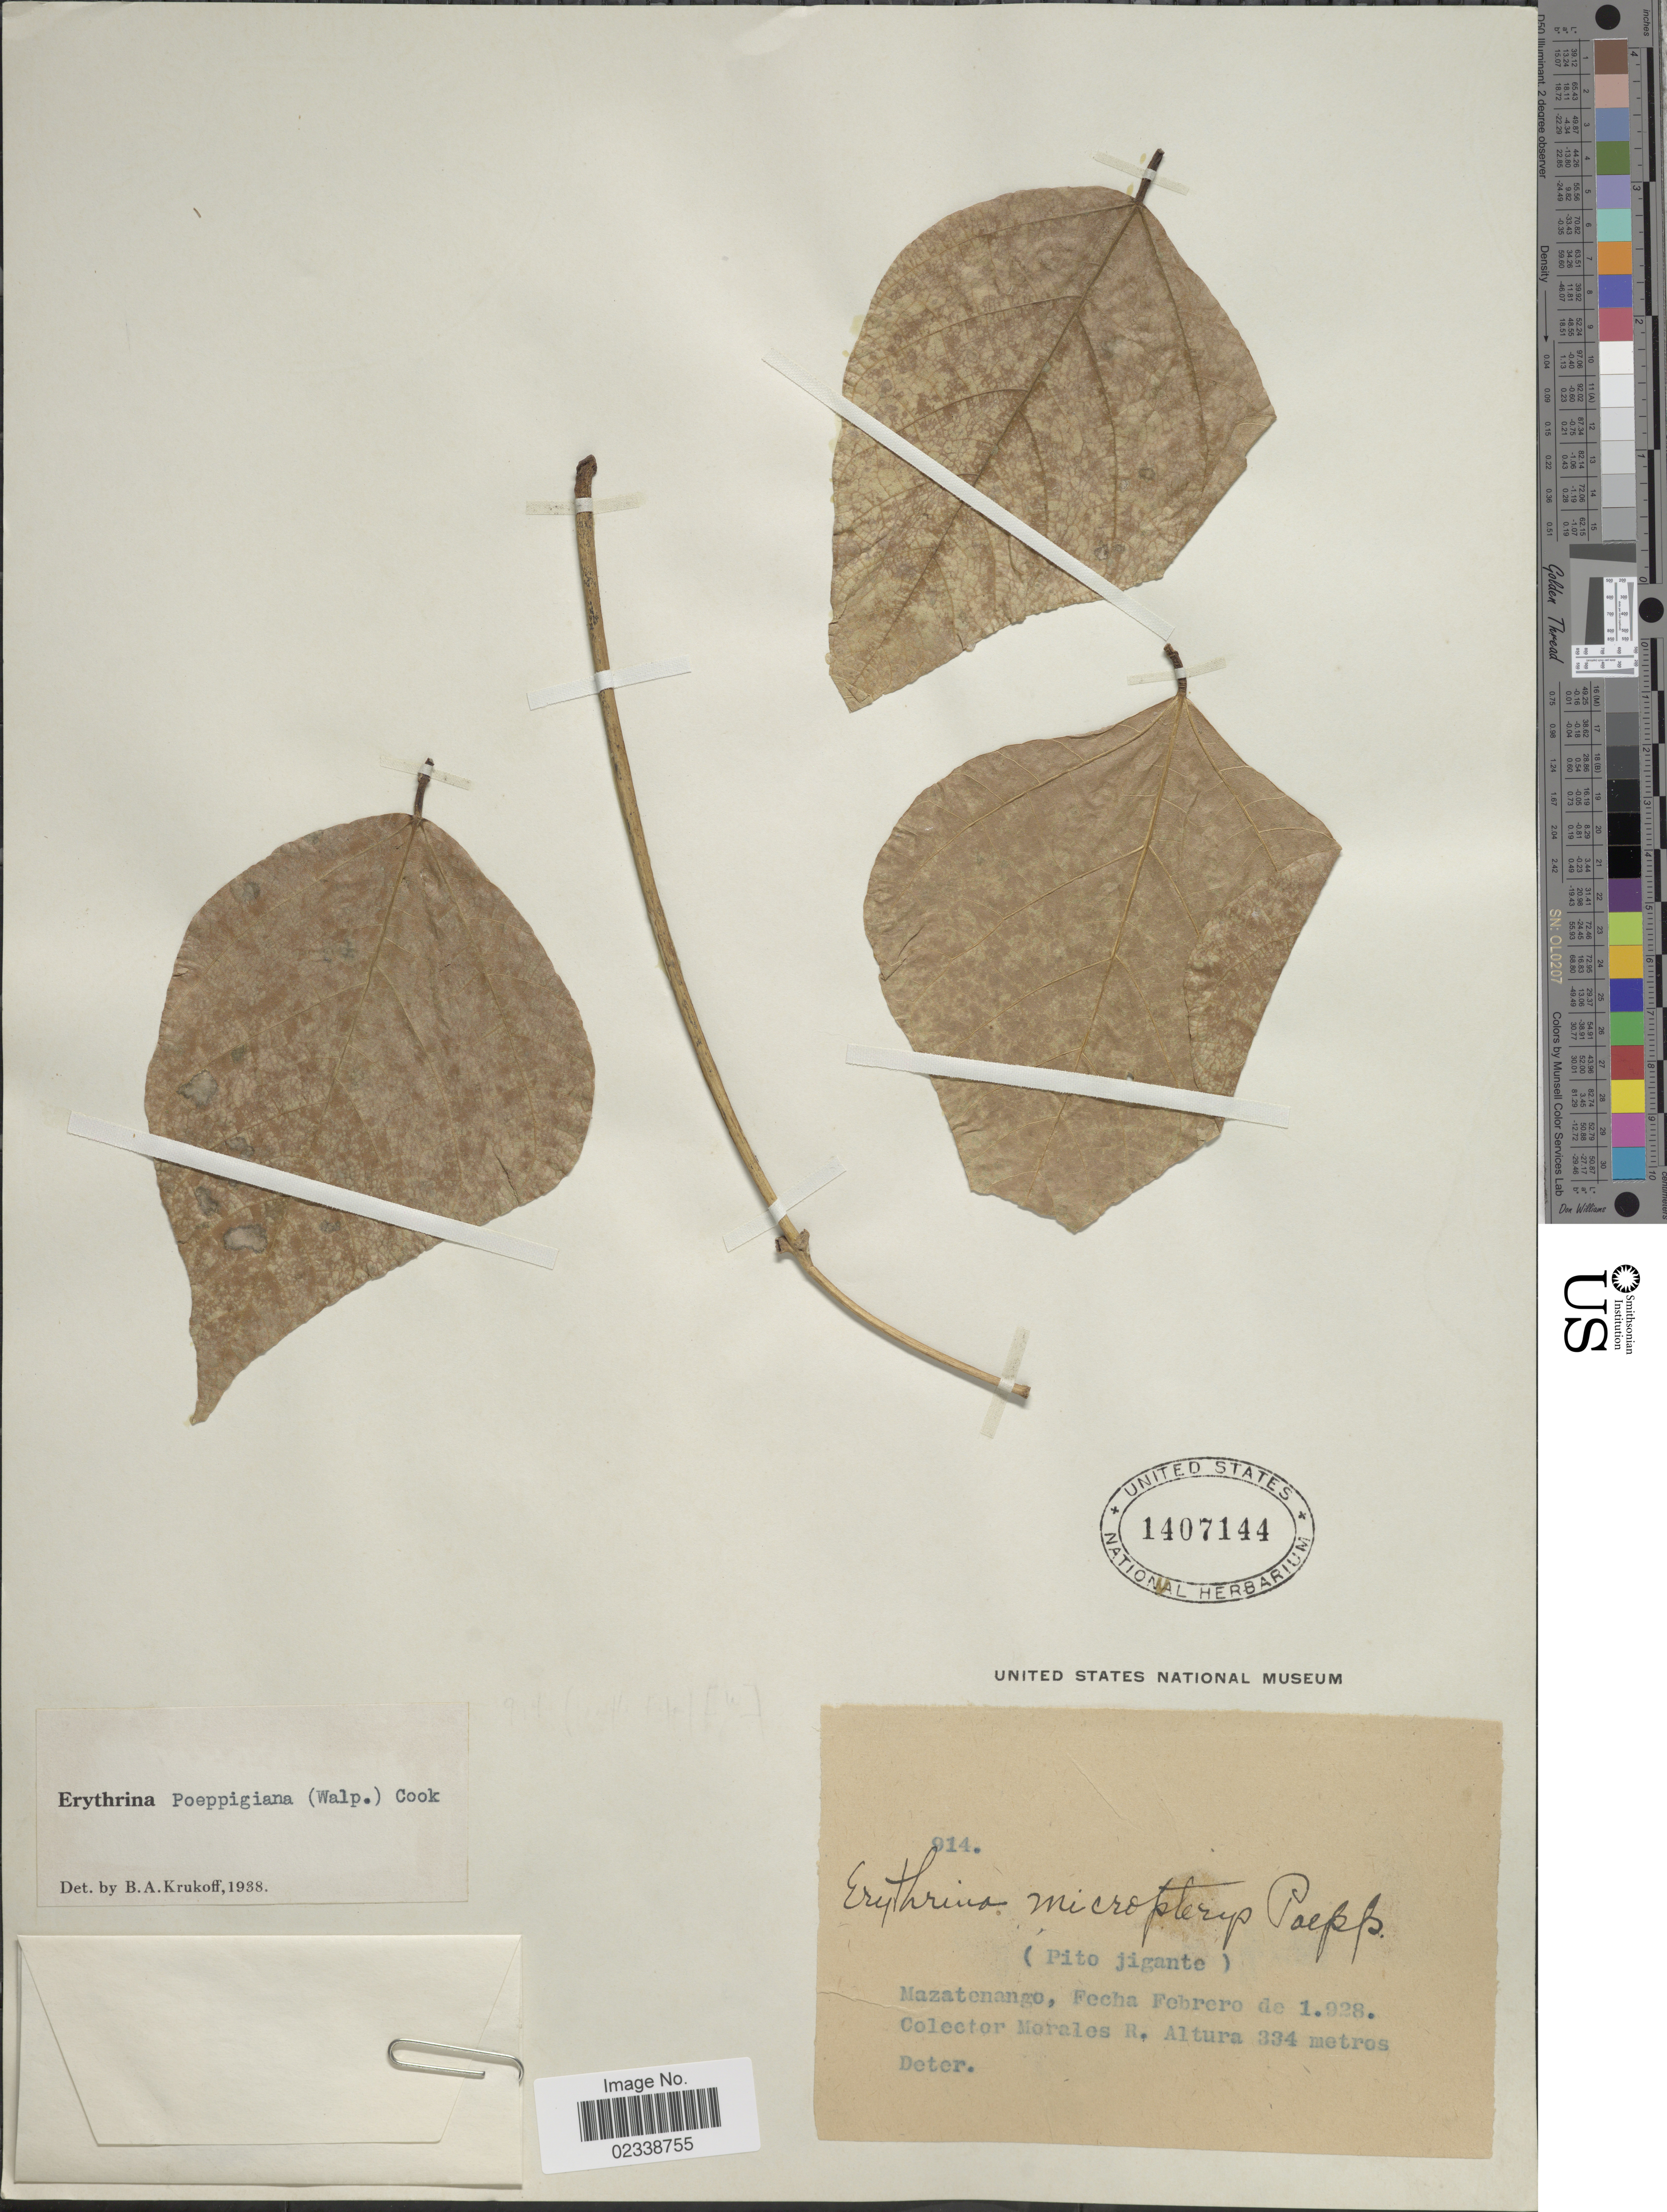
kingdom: Plantae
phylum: Tracheophyta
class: Magnoliopsida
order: Fabales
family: Fabaceae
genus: Erythrina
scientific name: Erythrina poeppigiana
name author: (Walp.) O.F. Cook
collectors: R. Morales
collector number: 914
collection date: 1928-02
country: Guatemala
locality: Mazatenango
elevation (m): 334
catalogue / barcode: US 1407144